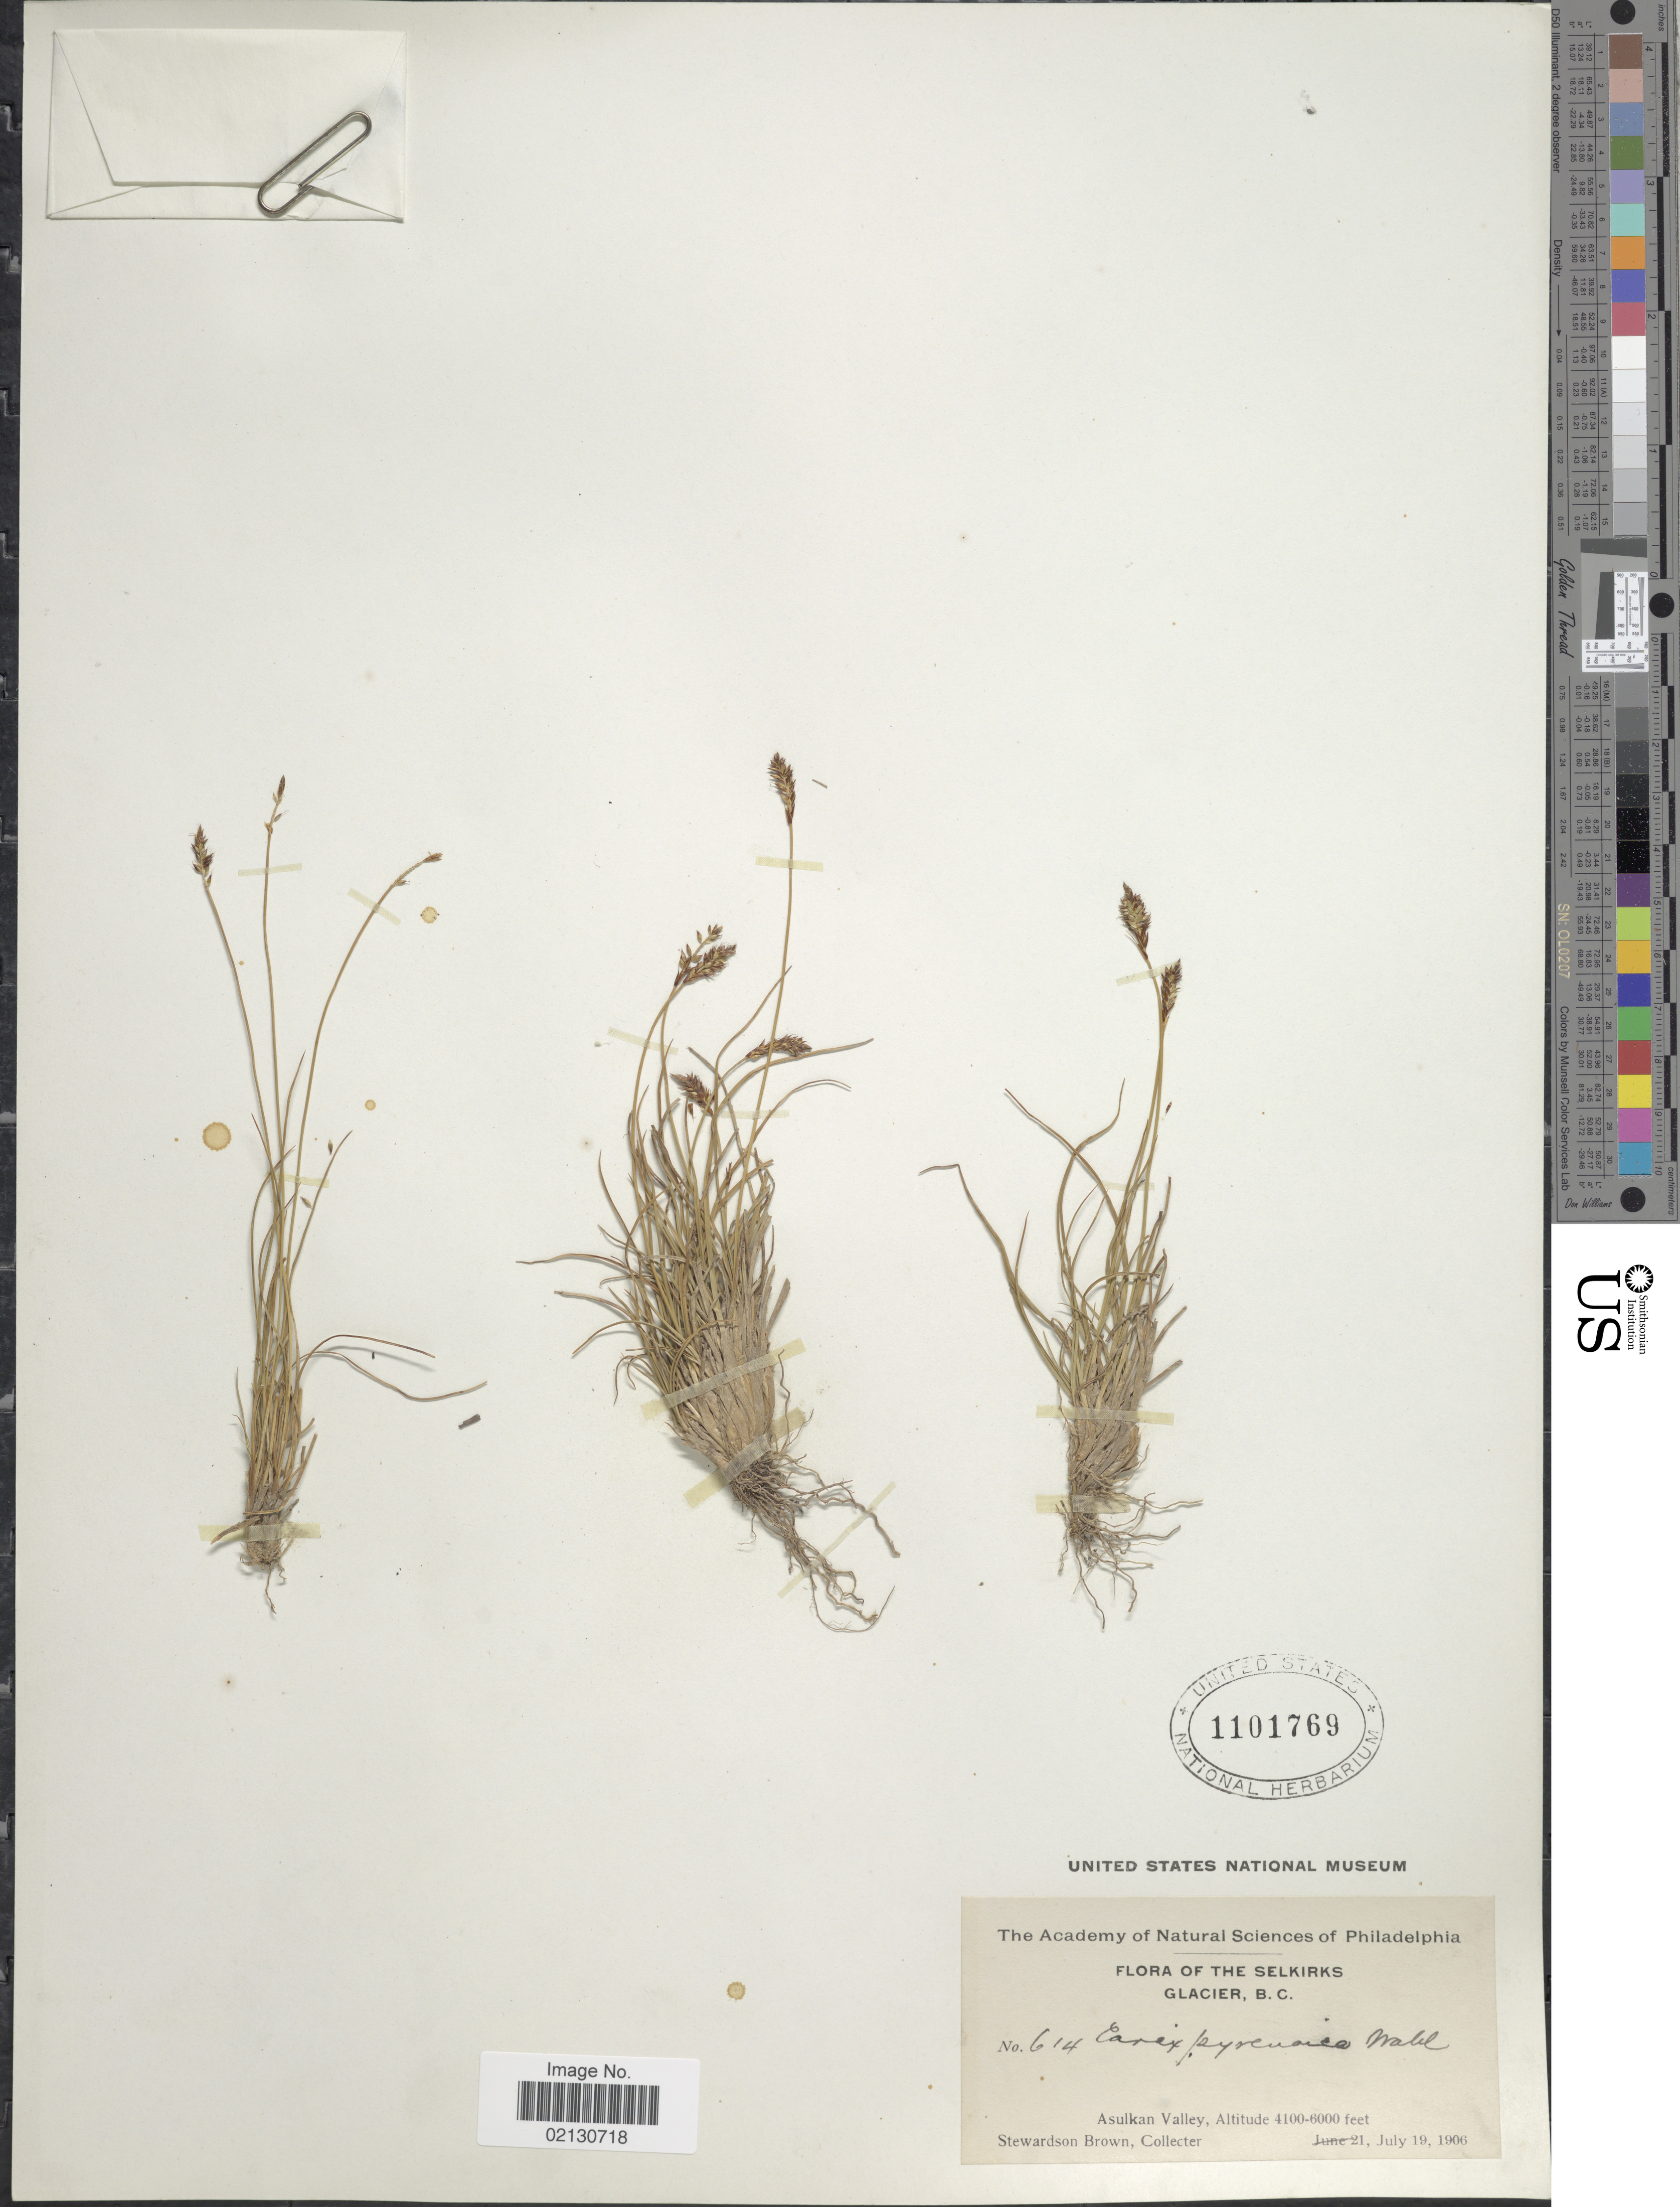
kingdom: Plantae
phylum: Tracheophyta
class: Liliopsida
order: Poales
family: Cyperaceae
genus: Carex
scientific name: Carex micropoda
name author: C.A. Mey.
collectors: S. Brown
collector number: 614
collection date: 1906-07-19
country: Canada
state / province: British Columbia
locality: Selkirks. Glacier. Asulkan Valley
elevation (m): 1250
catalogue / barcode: US 1101769